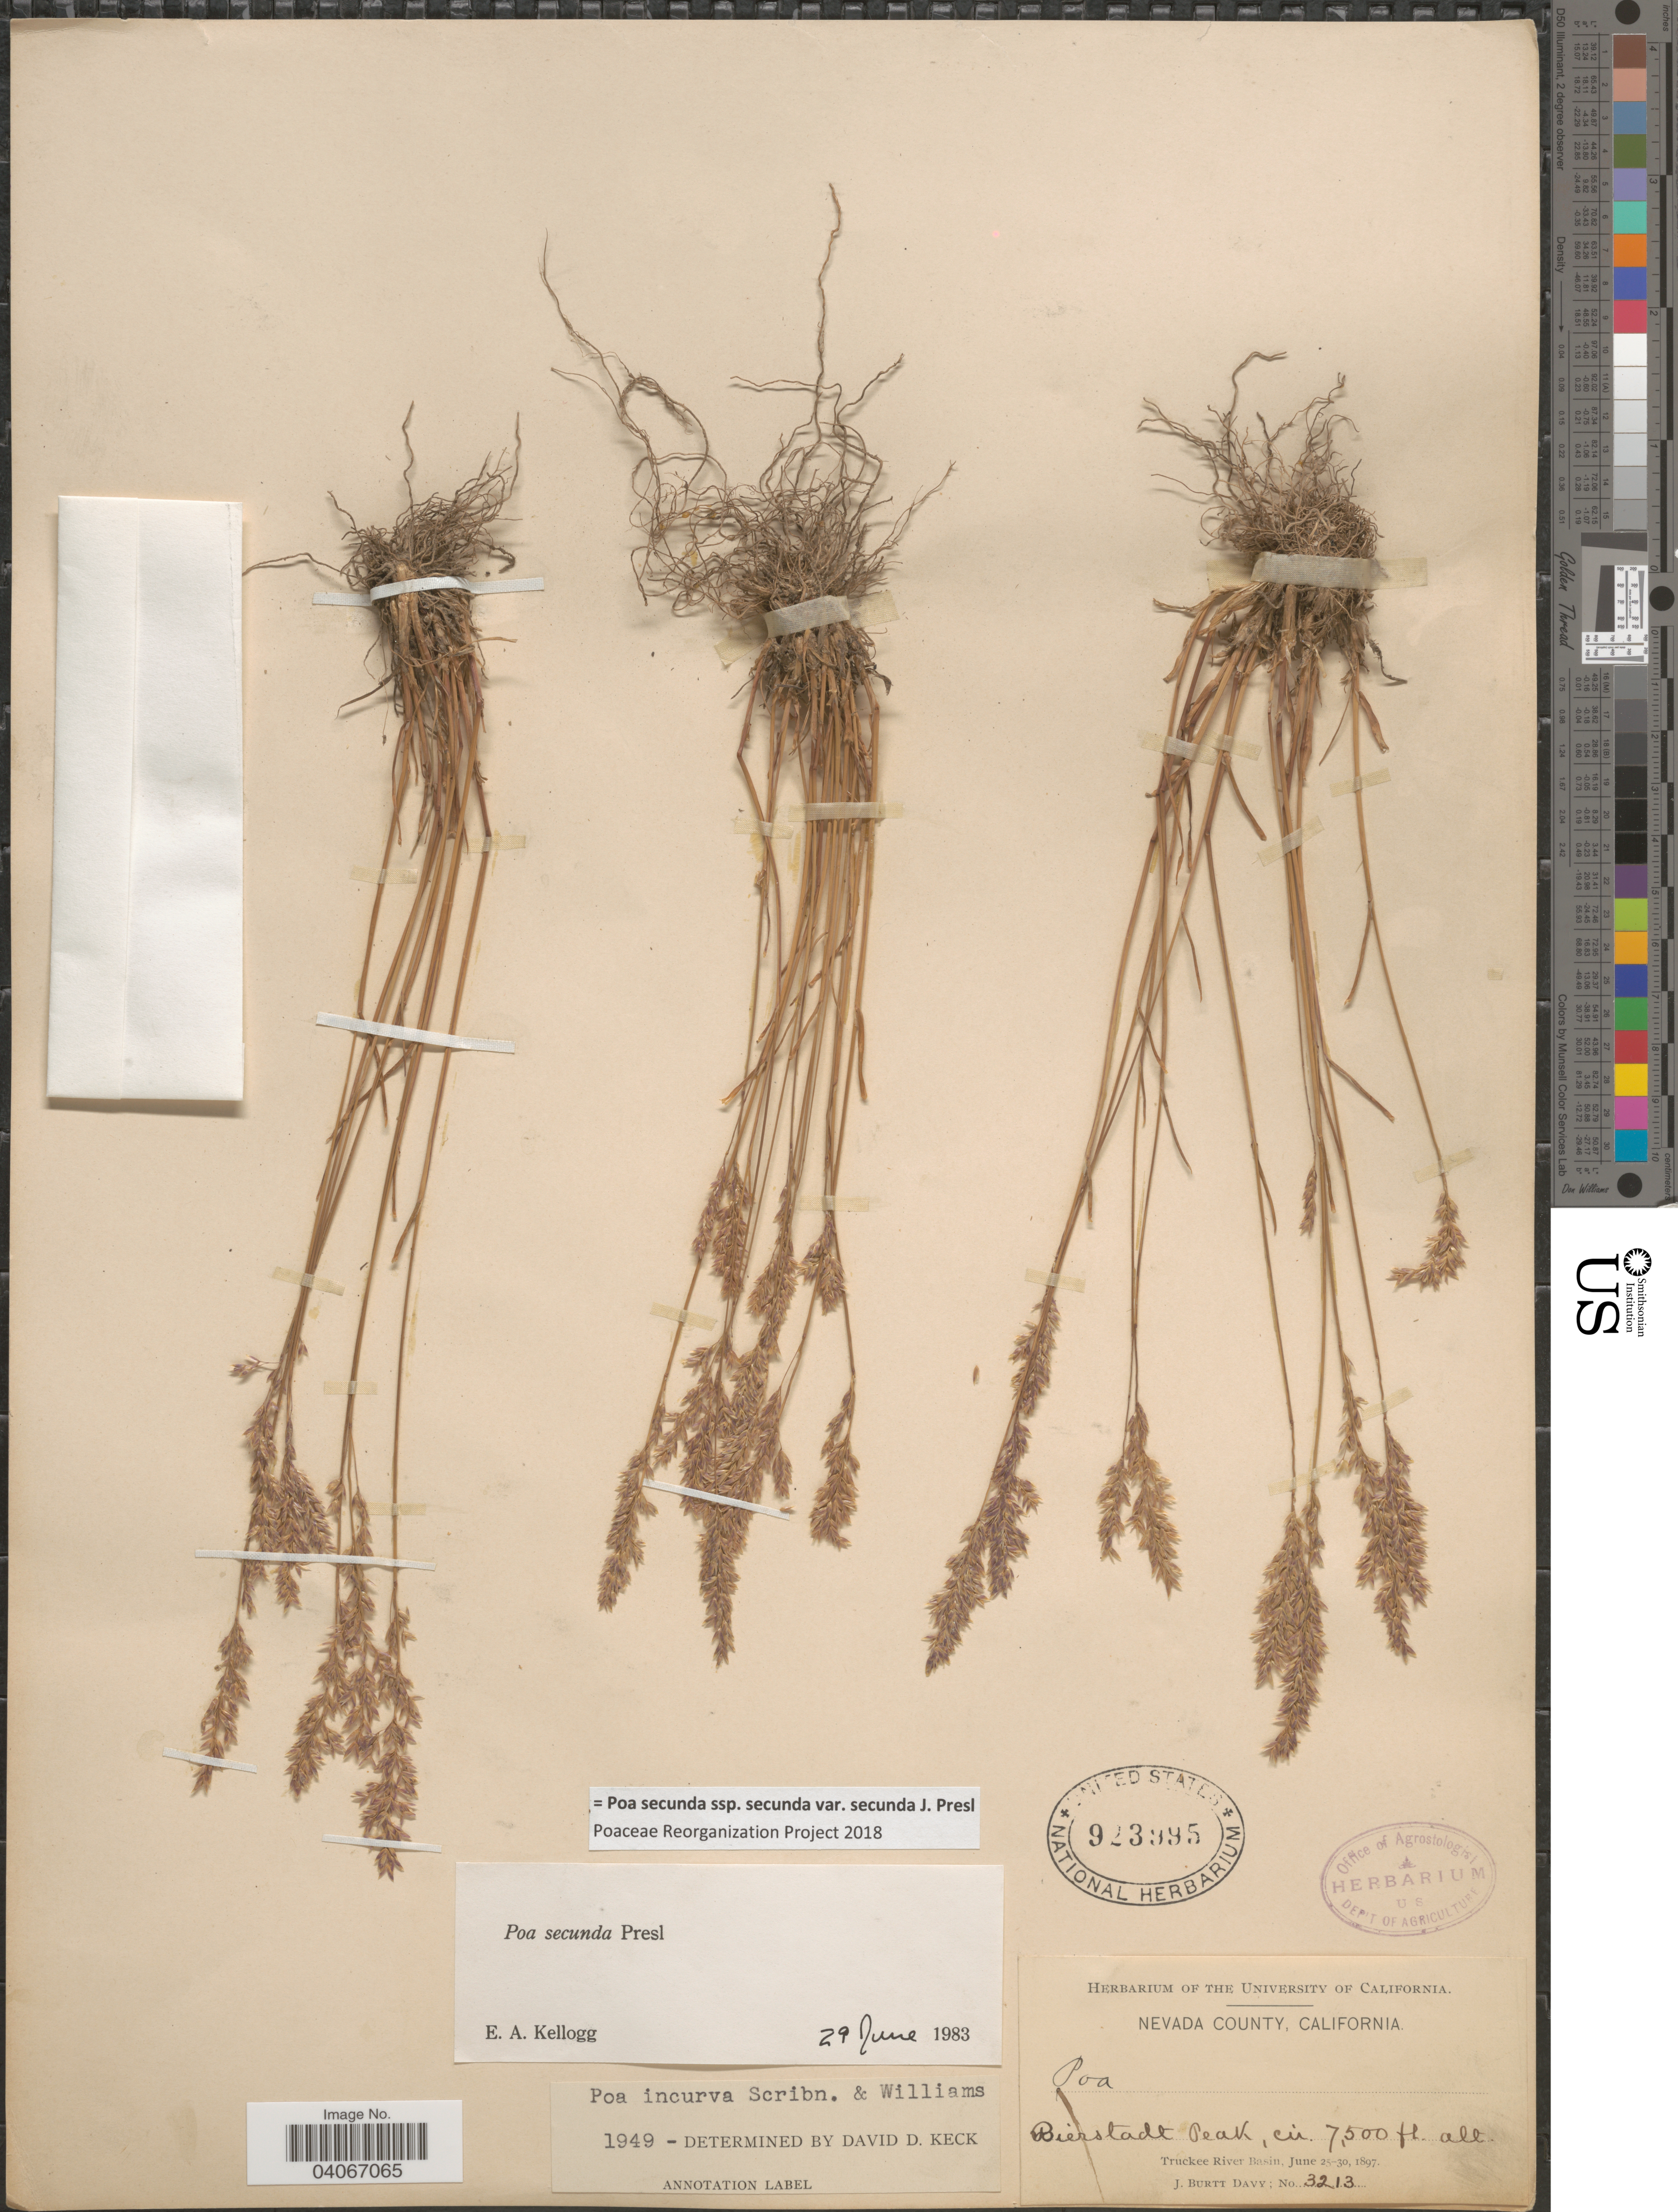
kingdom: Plantae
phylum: Tracheophyta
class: Liliopsida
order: Poales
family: Poaceae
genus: Poa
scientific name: Poa secunda subsp. secunda var. secunda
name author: J. Presl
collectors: J. Burtt Davy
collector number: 3213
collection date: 1897-06-25/1897-06-30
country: United States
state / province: California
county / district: Nevada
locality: Nevada County. Bierstadt Peak. Truckee River Basin.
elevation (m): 2286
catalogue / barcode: US 923995